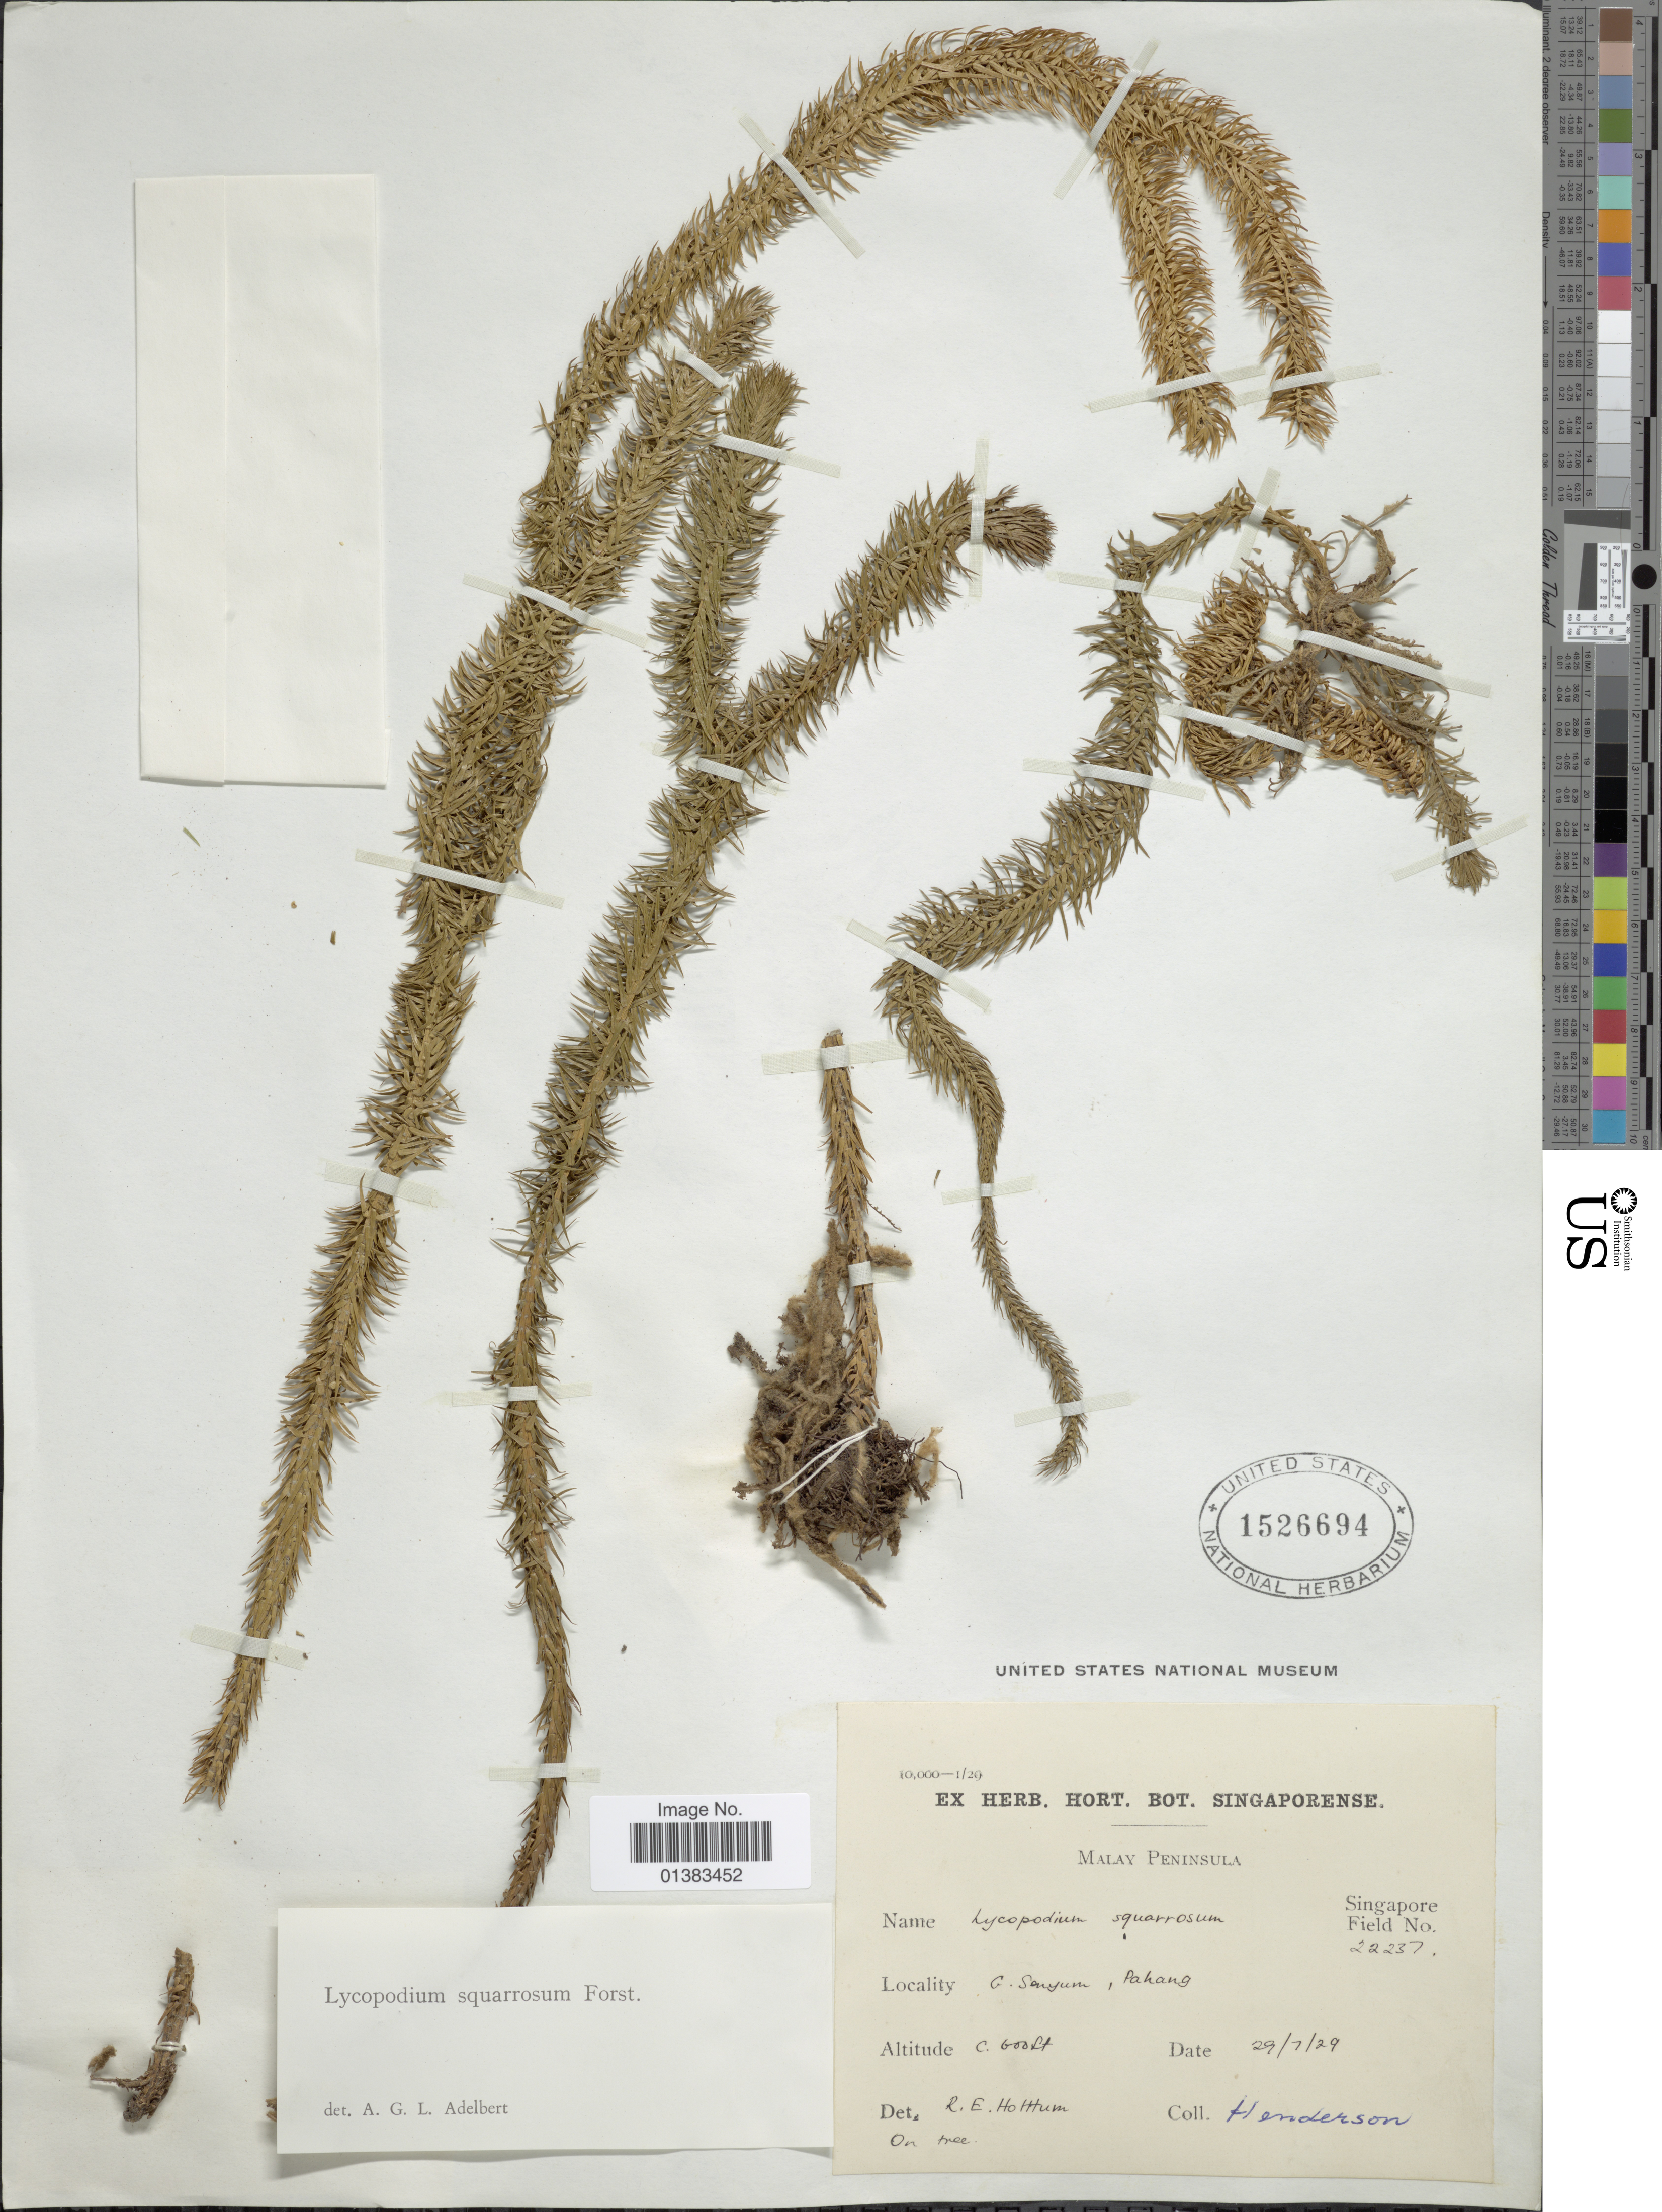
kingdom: Plantae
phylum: Tracheophyta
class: Lycopodiopsida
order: Lycopodiales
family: Lycopodiaceae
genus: Phlegmariurus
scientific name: Phlegmariurus squarrosus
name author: (G. Forst.) Á. Löve & D. Löve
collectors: R. Hottum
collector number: Singapore Field 22237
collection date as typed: Transcribed d/m/y: 29/7/29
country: Malaysia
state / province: Pahang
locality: Malay Peninsula, G. Sanyum [interpreted]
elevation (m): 183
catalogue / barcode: US 1526694